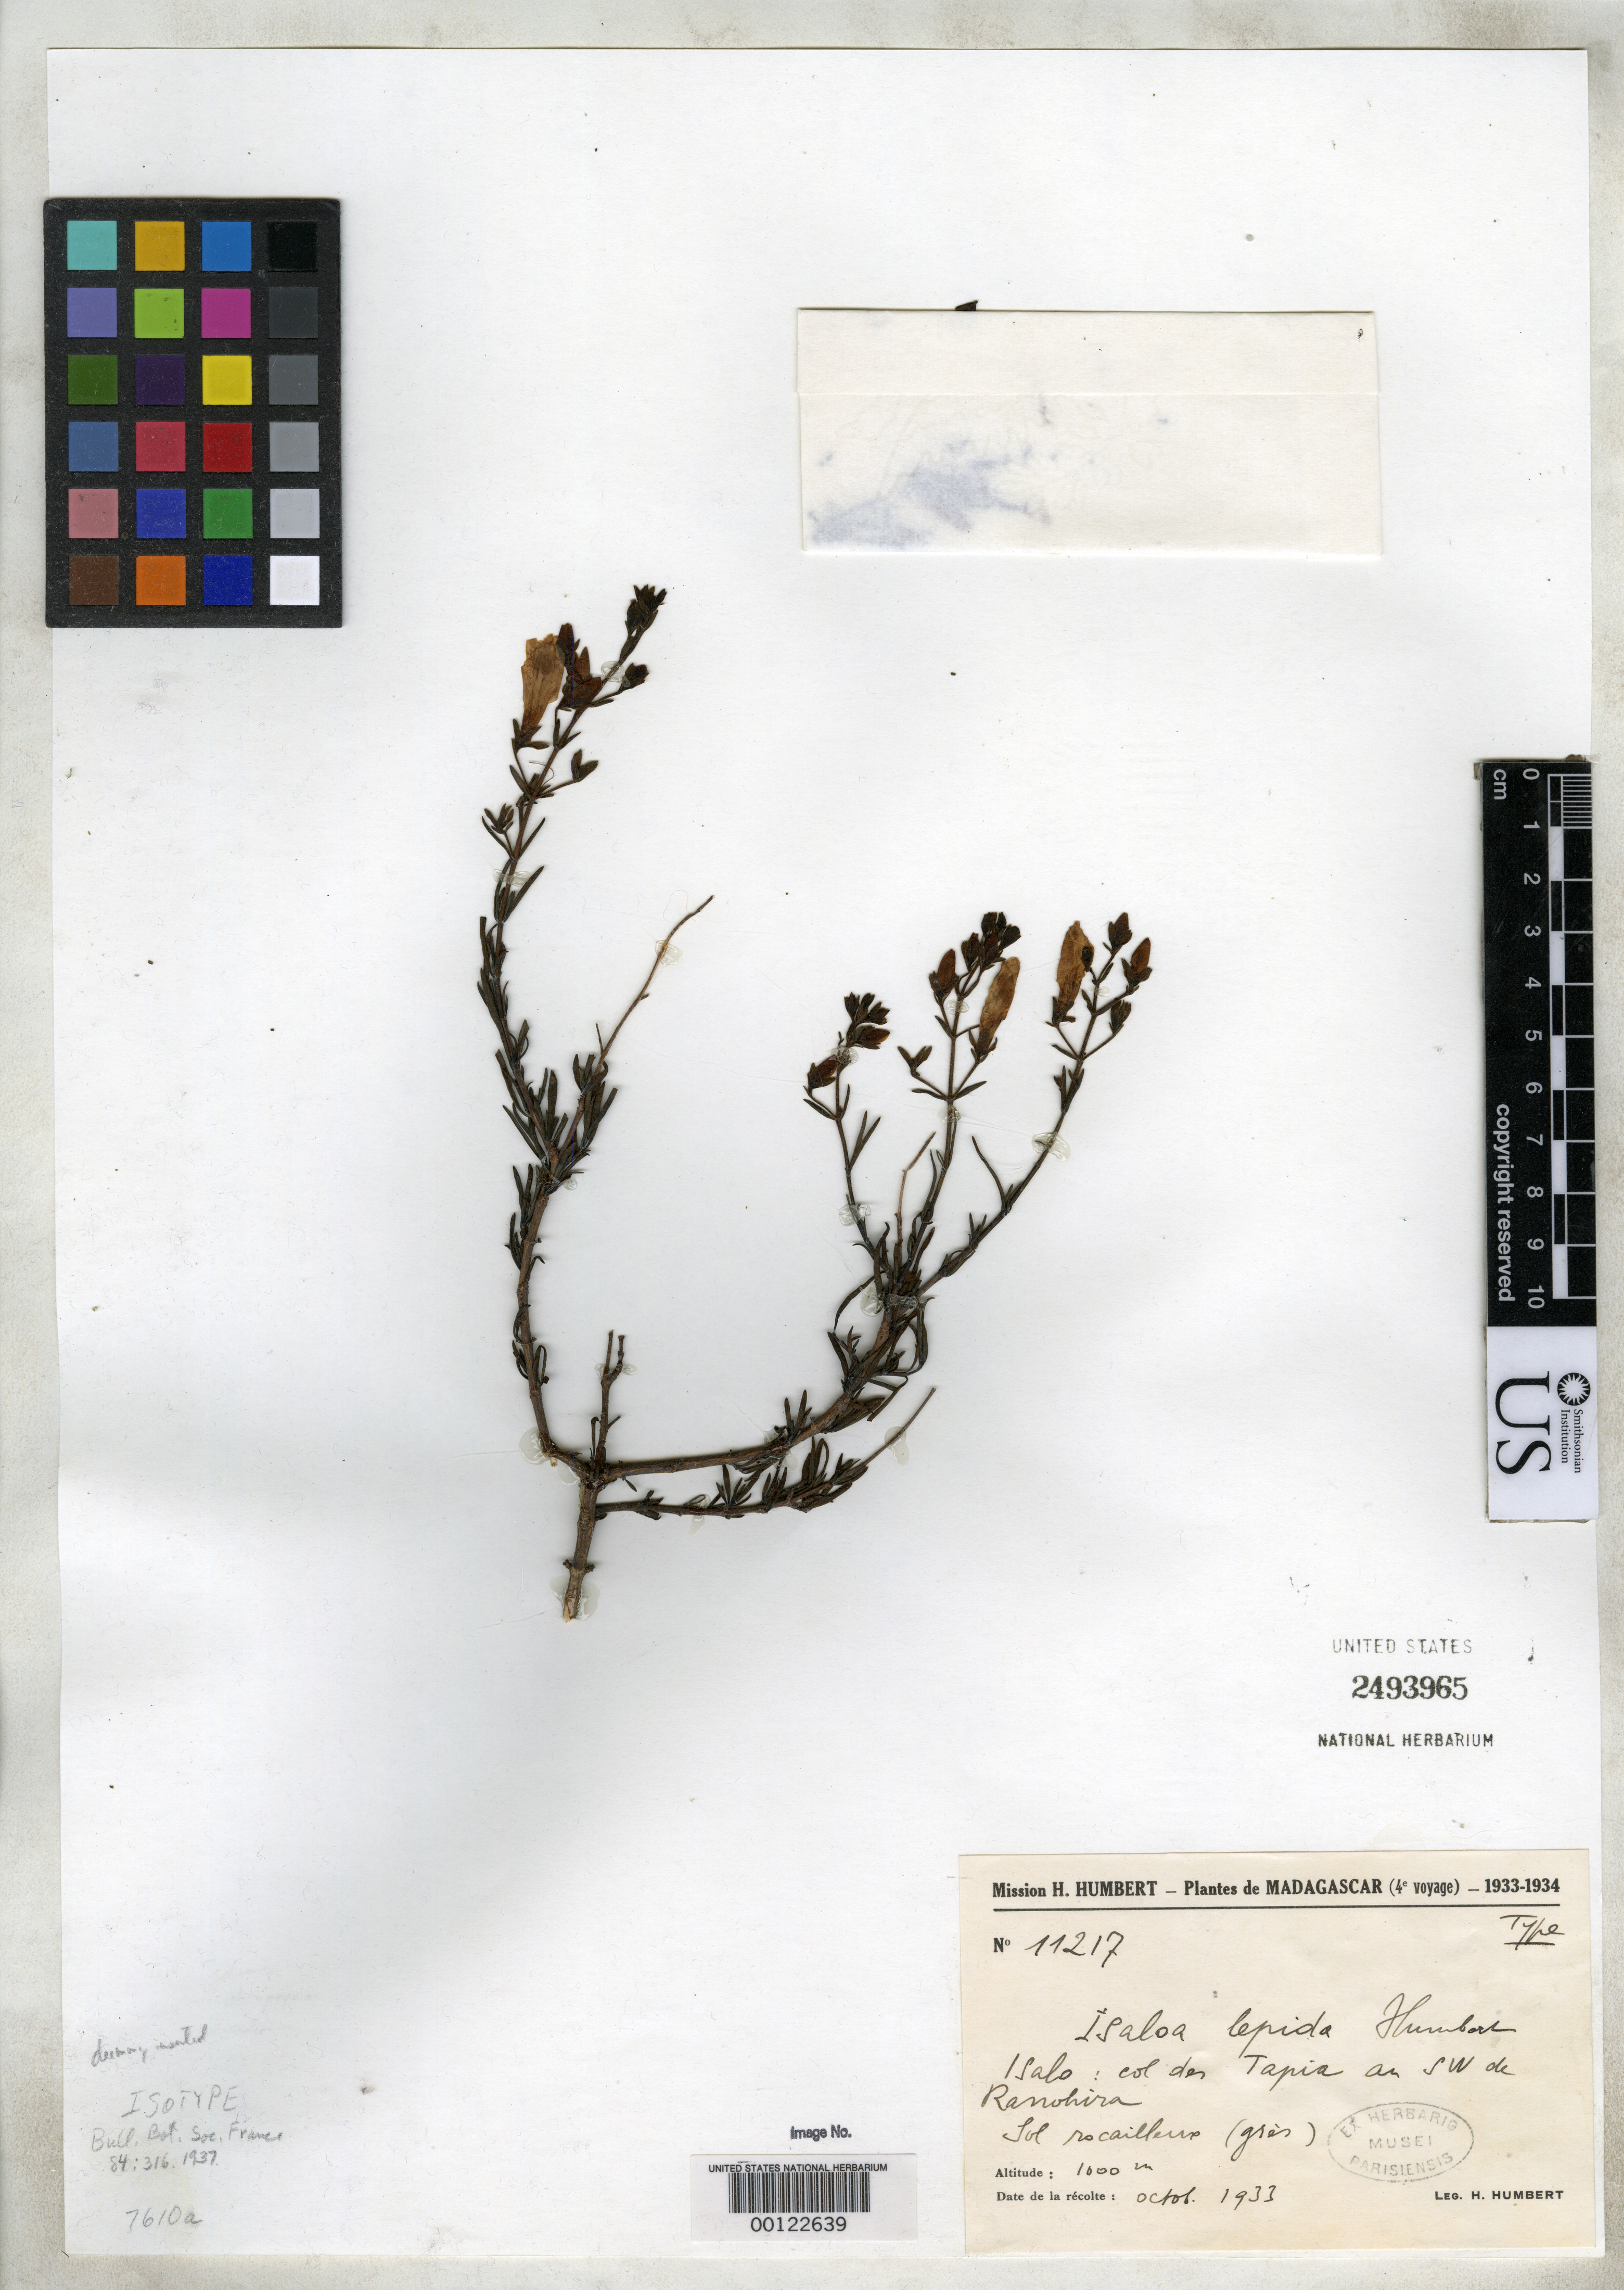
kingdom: Plantae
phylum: Tracheophyta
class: Magnoliopsida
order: Lamiales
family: Acanthaceae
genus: Isaloa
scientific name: Isaloa lepida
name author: Humbert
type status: Isotype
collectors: H. Humbert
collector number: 11217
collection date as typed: Oct 1933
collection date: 1933-10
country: Madagascar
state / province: Ihorombe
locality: Isalo, southwest of Ranohira.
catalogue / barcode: US 2493965